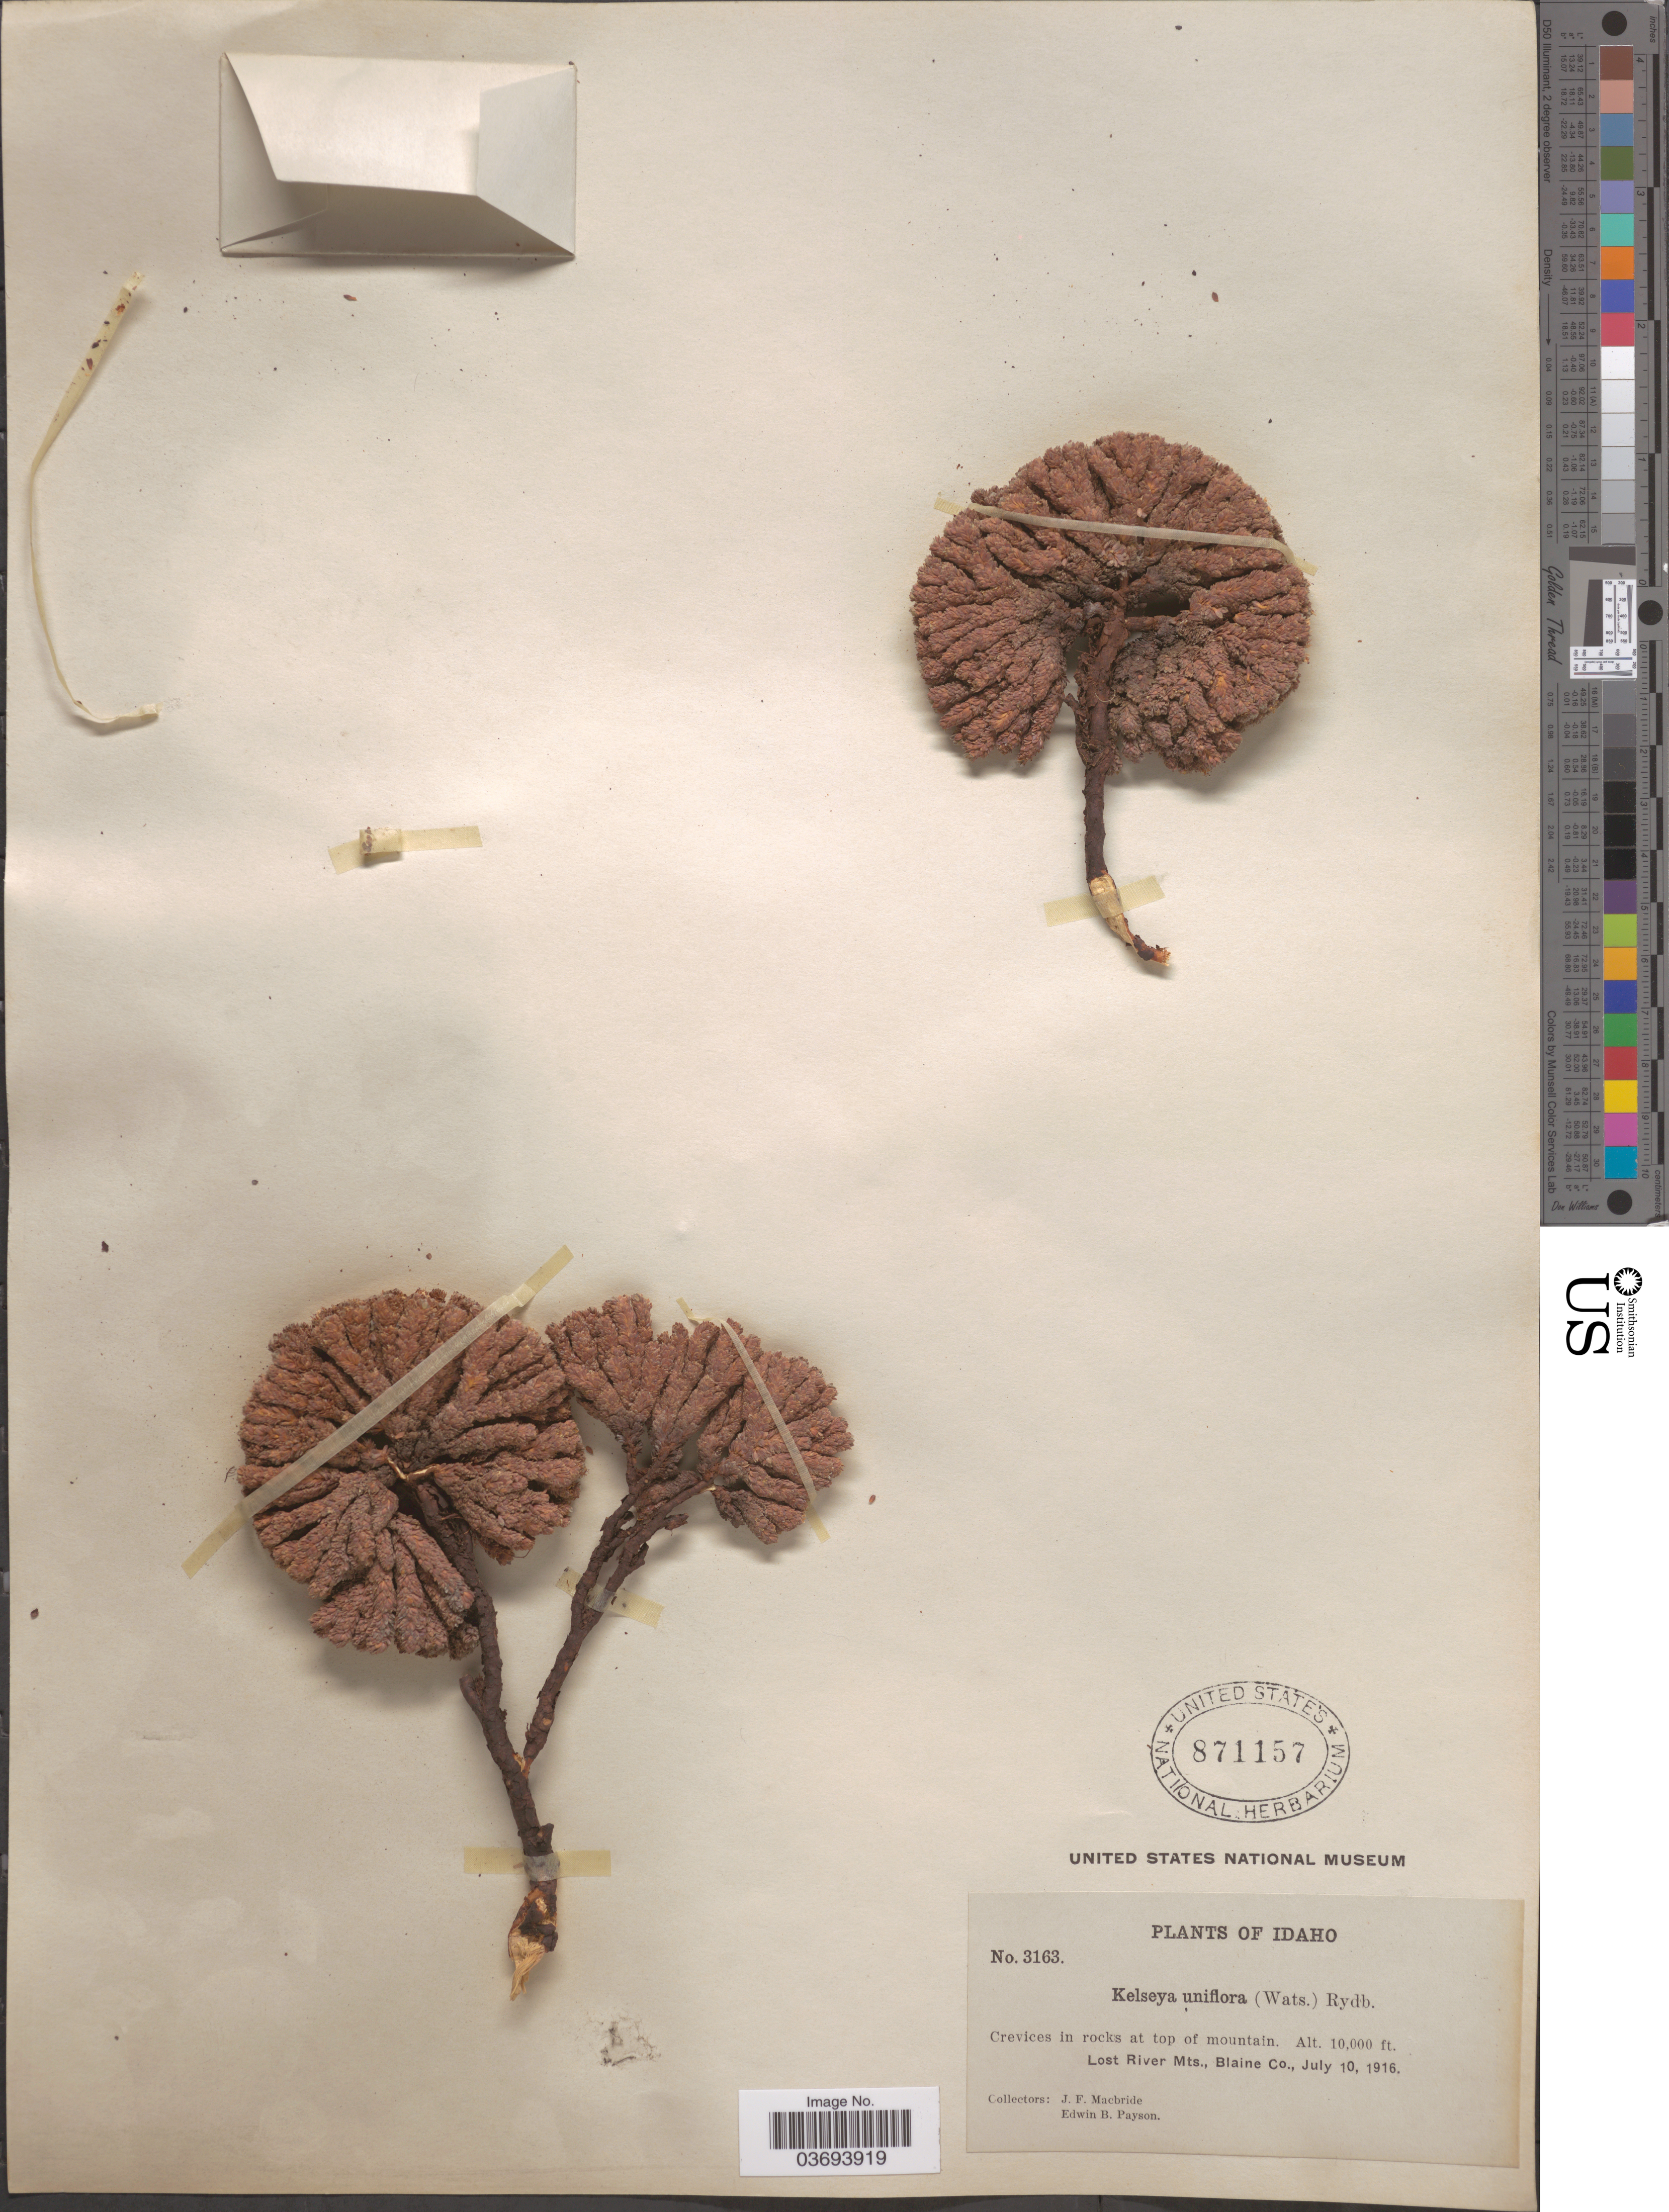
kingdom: Plantae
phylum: Tracheophyta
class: Magnoliopsida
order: Rosales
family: Rosaceae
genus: Kelseya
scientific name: Kelseya uniflora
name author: Rydb.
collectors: J. F. Macbride & E. B. Payson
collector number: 3163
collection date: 1916-07-10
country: United States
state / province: Idaho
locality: Crevices in rocks at top of mountain. Lost River Mts., Blaine Co.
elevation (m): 3048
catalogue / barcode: US 871157